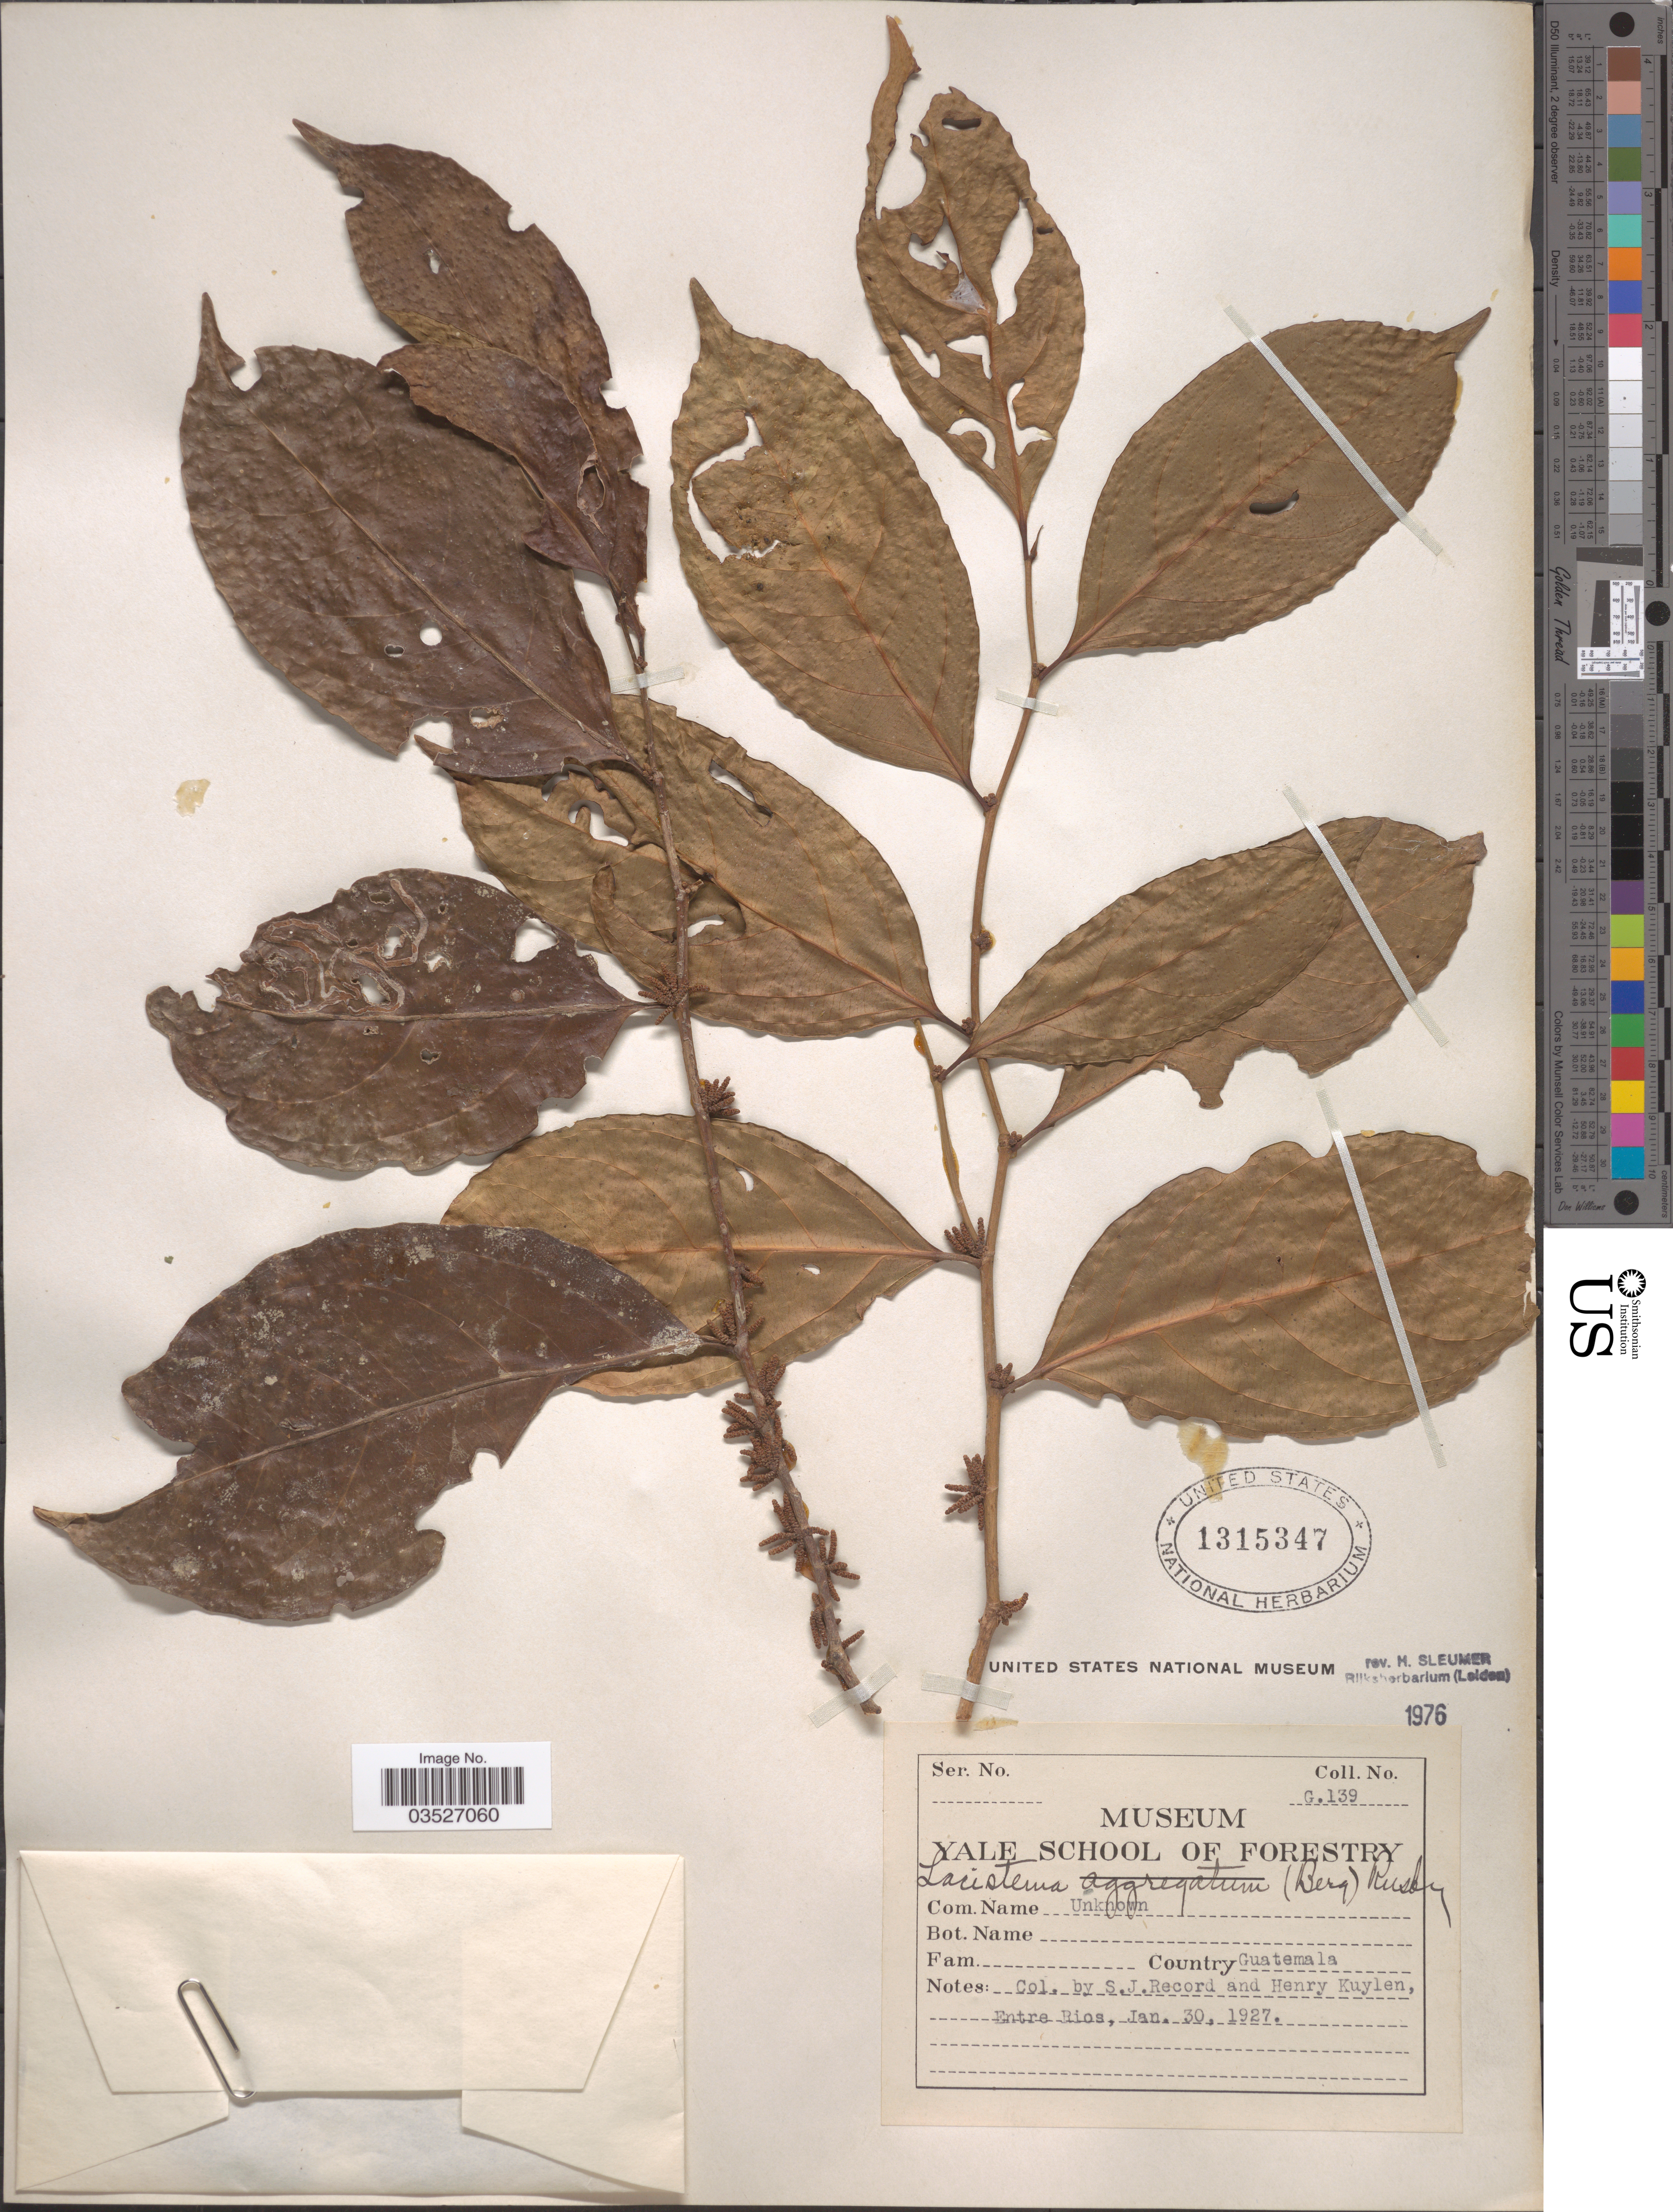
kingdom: Plantae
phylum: Tracheophyta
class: Magnoliopsida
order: Malpighiales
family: Lacistemataceae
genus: Lacistema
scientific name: Lacistema aggregatum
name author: (P.J. Bergius) Rusby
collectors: S. J. Record & H. Kuylen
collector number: G.139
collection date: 1927-01-30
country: Guatemala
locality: Entre Rios.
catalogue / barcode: US 1315347